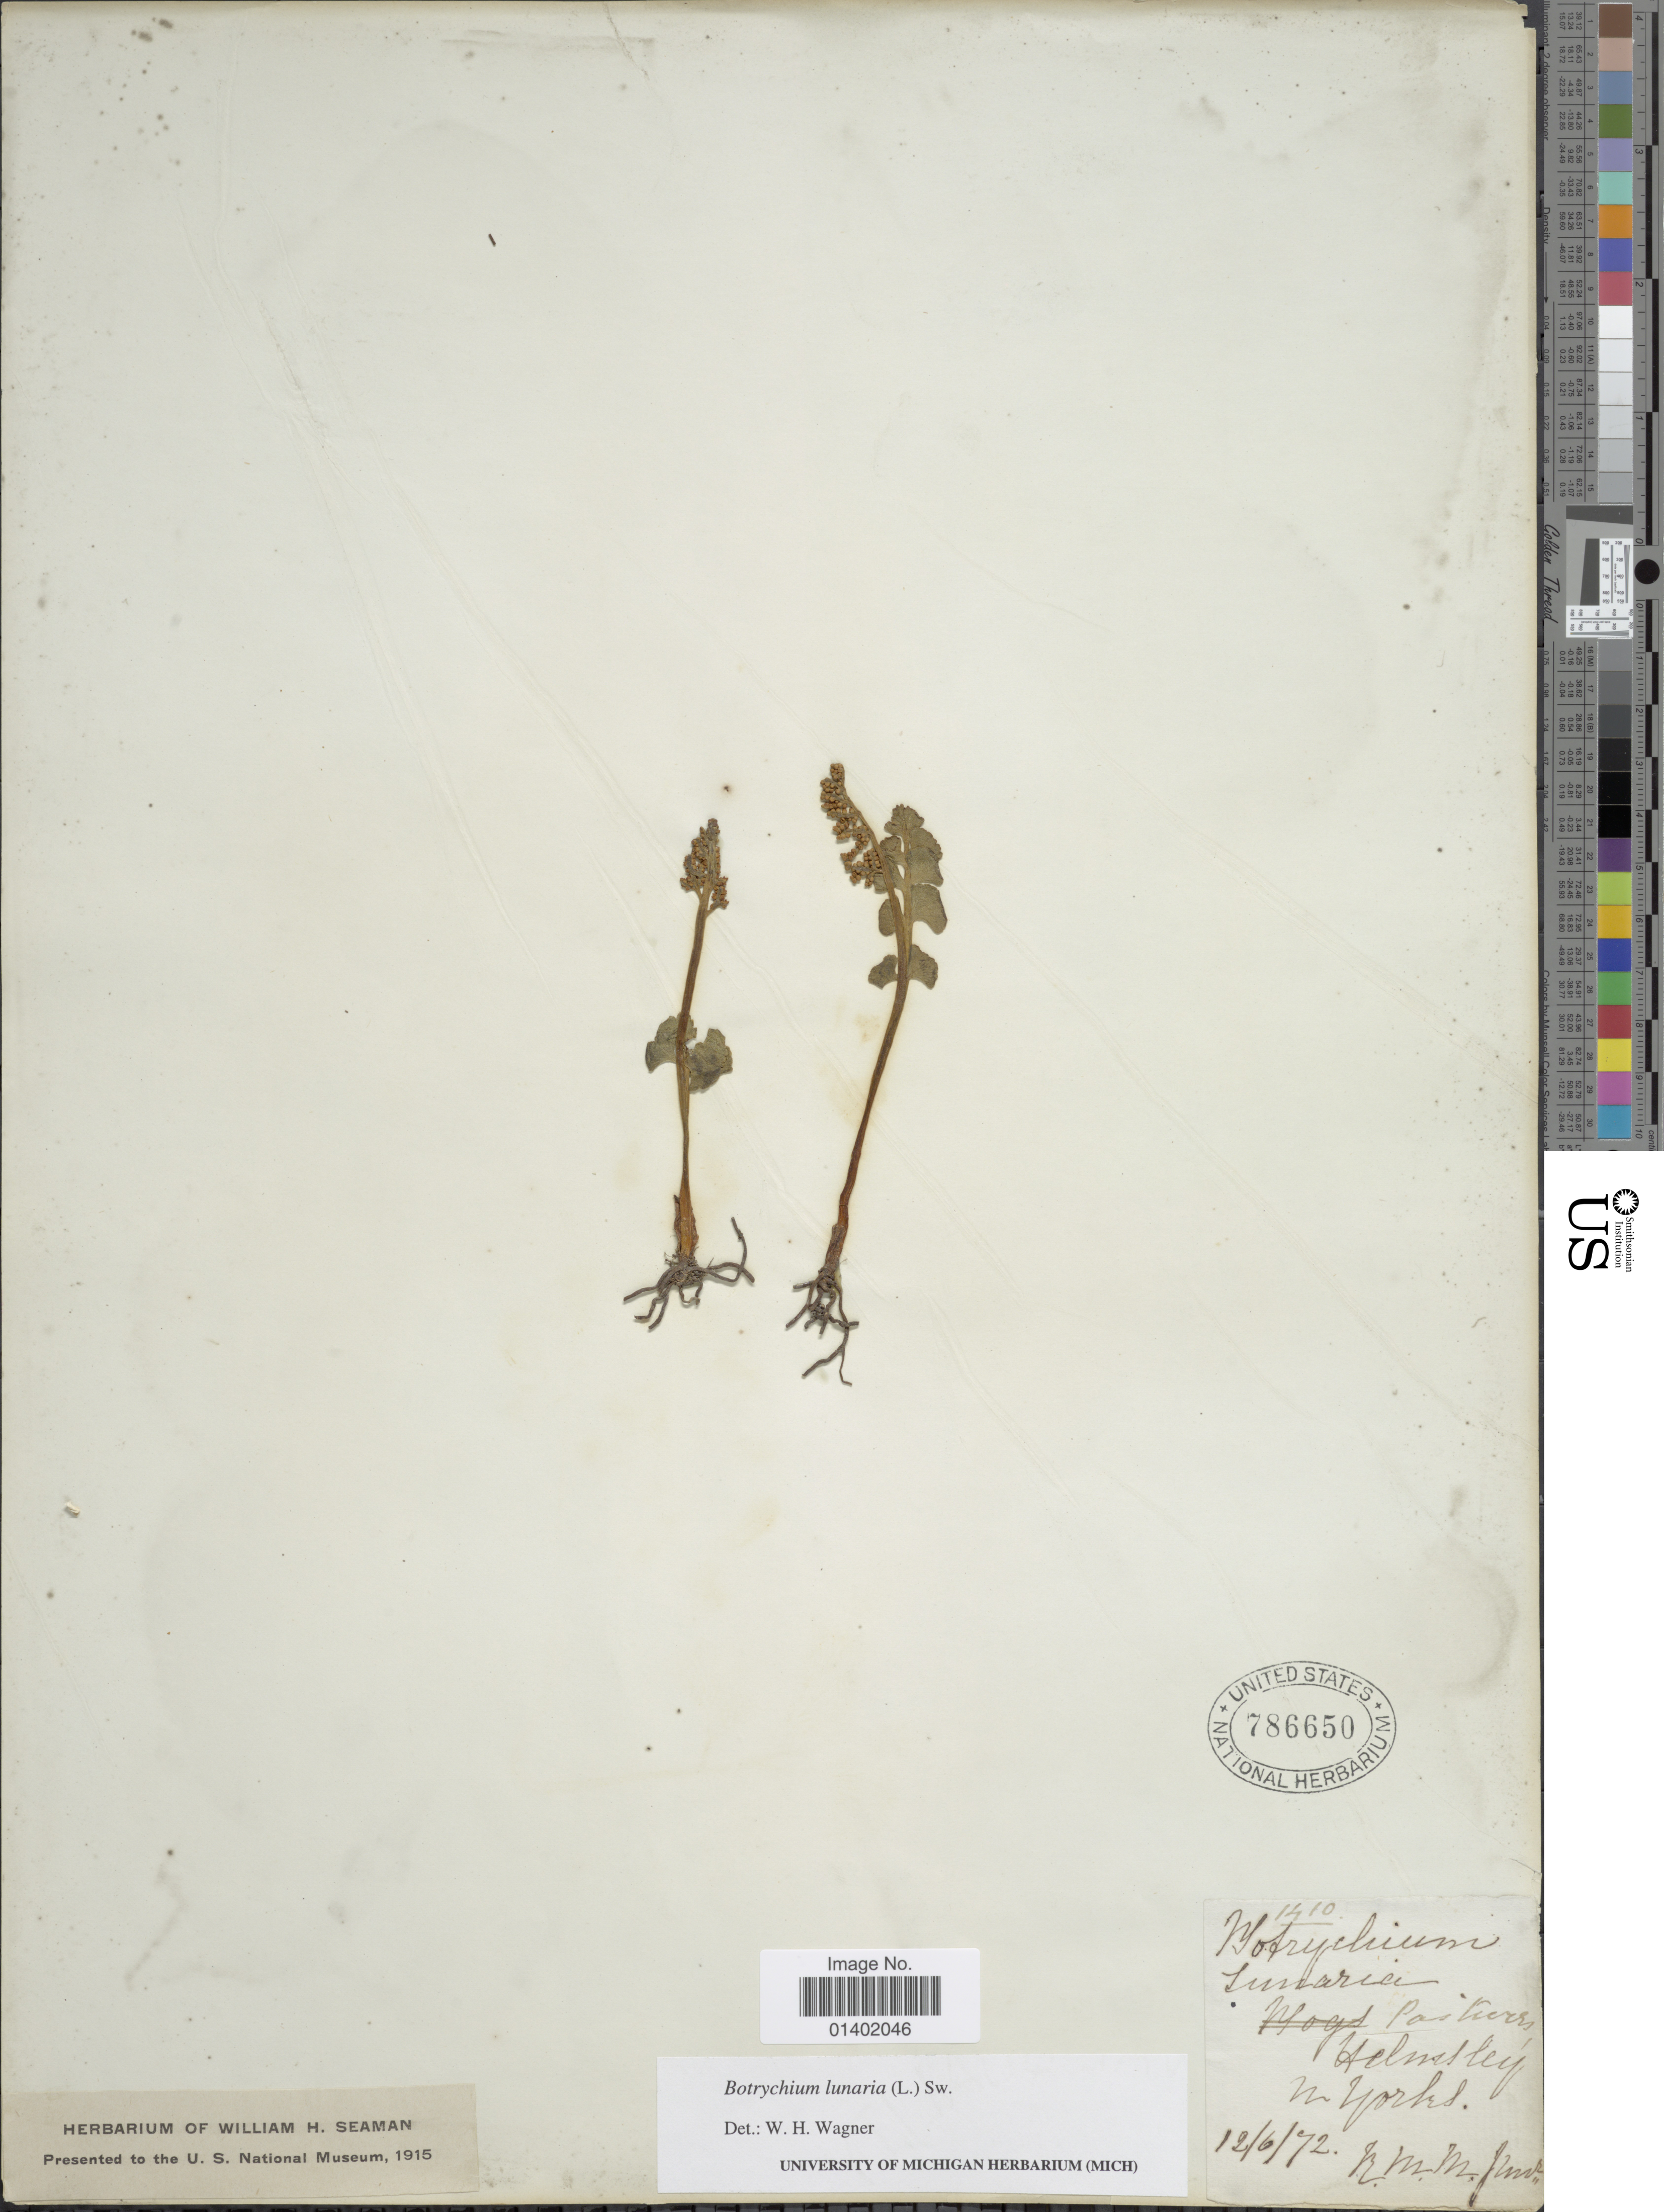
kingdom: Plantae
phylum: Tracheophyta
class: Polypodiopsida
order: Ophioglossales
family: Ophioglossaceae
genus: Botrychium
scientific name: Botrychium lunaria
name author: (L.) Sw.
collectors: N. Fruit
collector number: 1410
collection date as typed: Transcribed d/m/y: 6/12/72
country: United Kingdom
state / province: England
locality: Helmsley, N. Yorks.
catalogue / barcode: US 786650